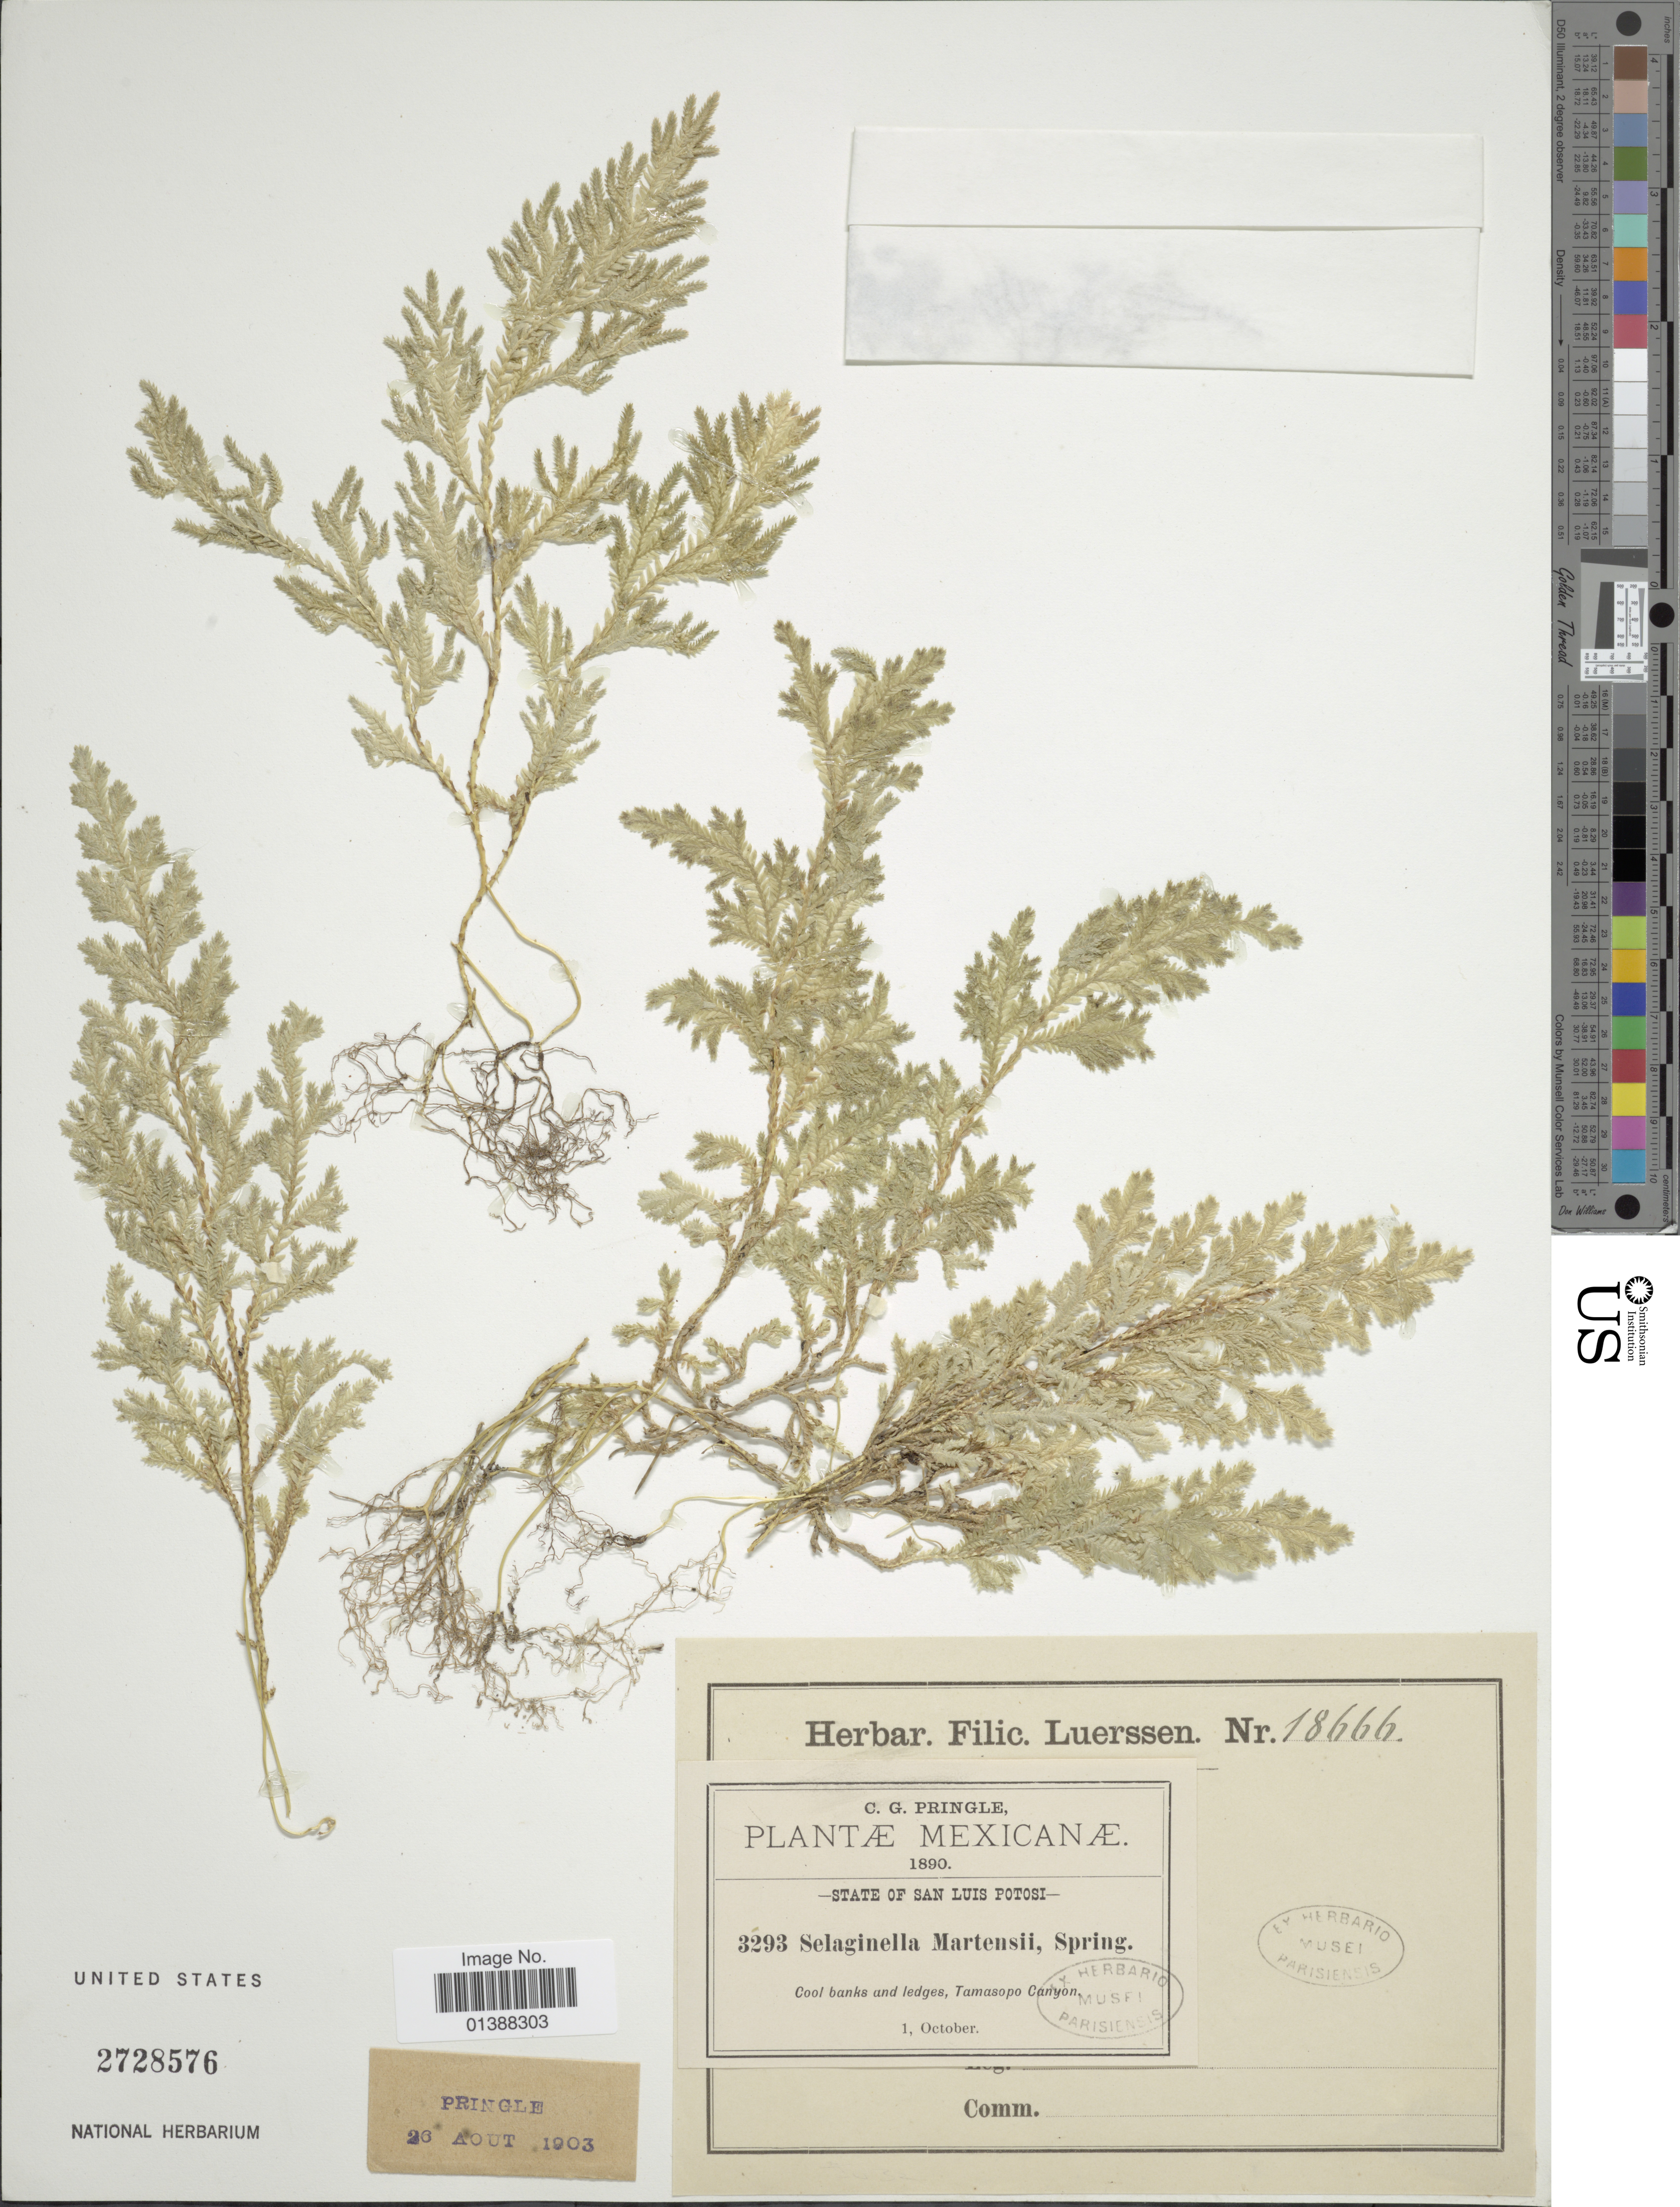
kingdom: Plantae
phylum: Tracheophyta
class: Lycopodiopsida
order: Selaginellales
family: Selaginellaceae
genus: Selaginella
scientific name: Selaginella martensii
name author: Spring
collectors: C. G. Pringle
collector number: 3293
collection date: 1890-10-01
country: Mexico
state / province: San Luis Potosí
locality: State of San Luis Postosi, Cool banks and ledges, Tamasopo Canyon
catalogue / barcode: US 2728576